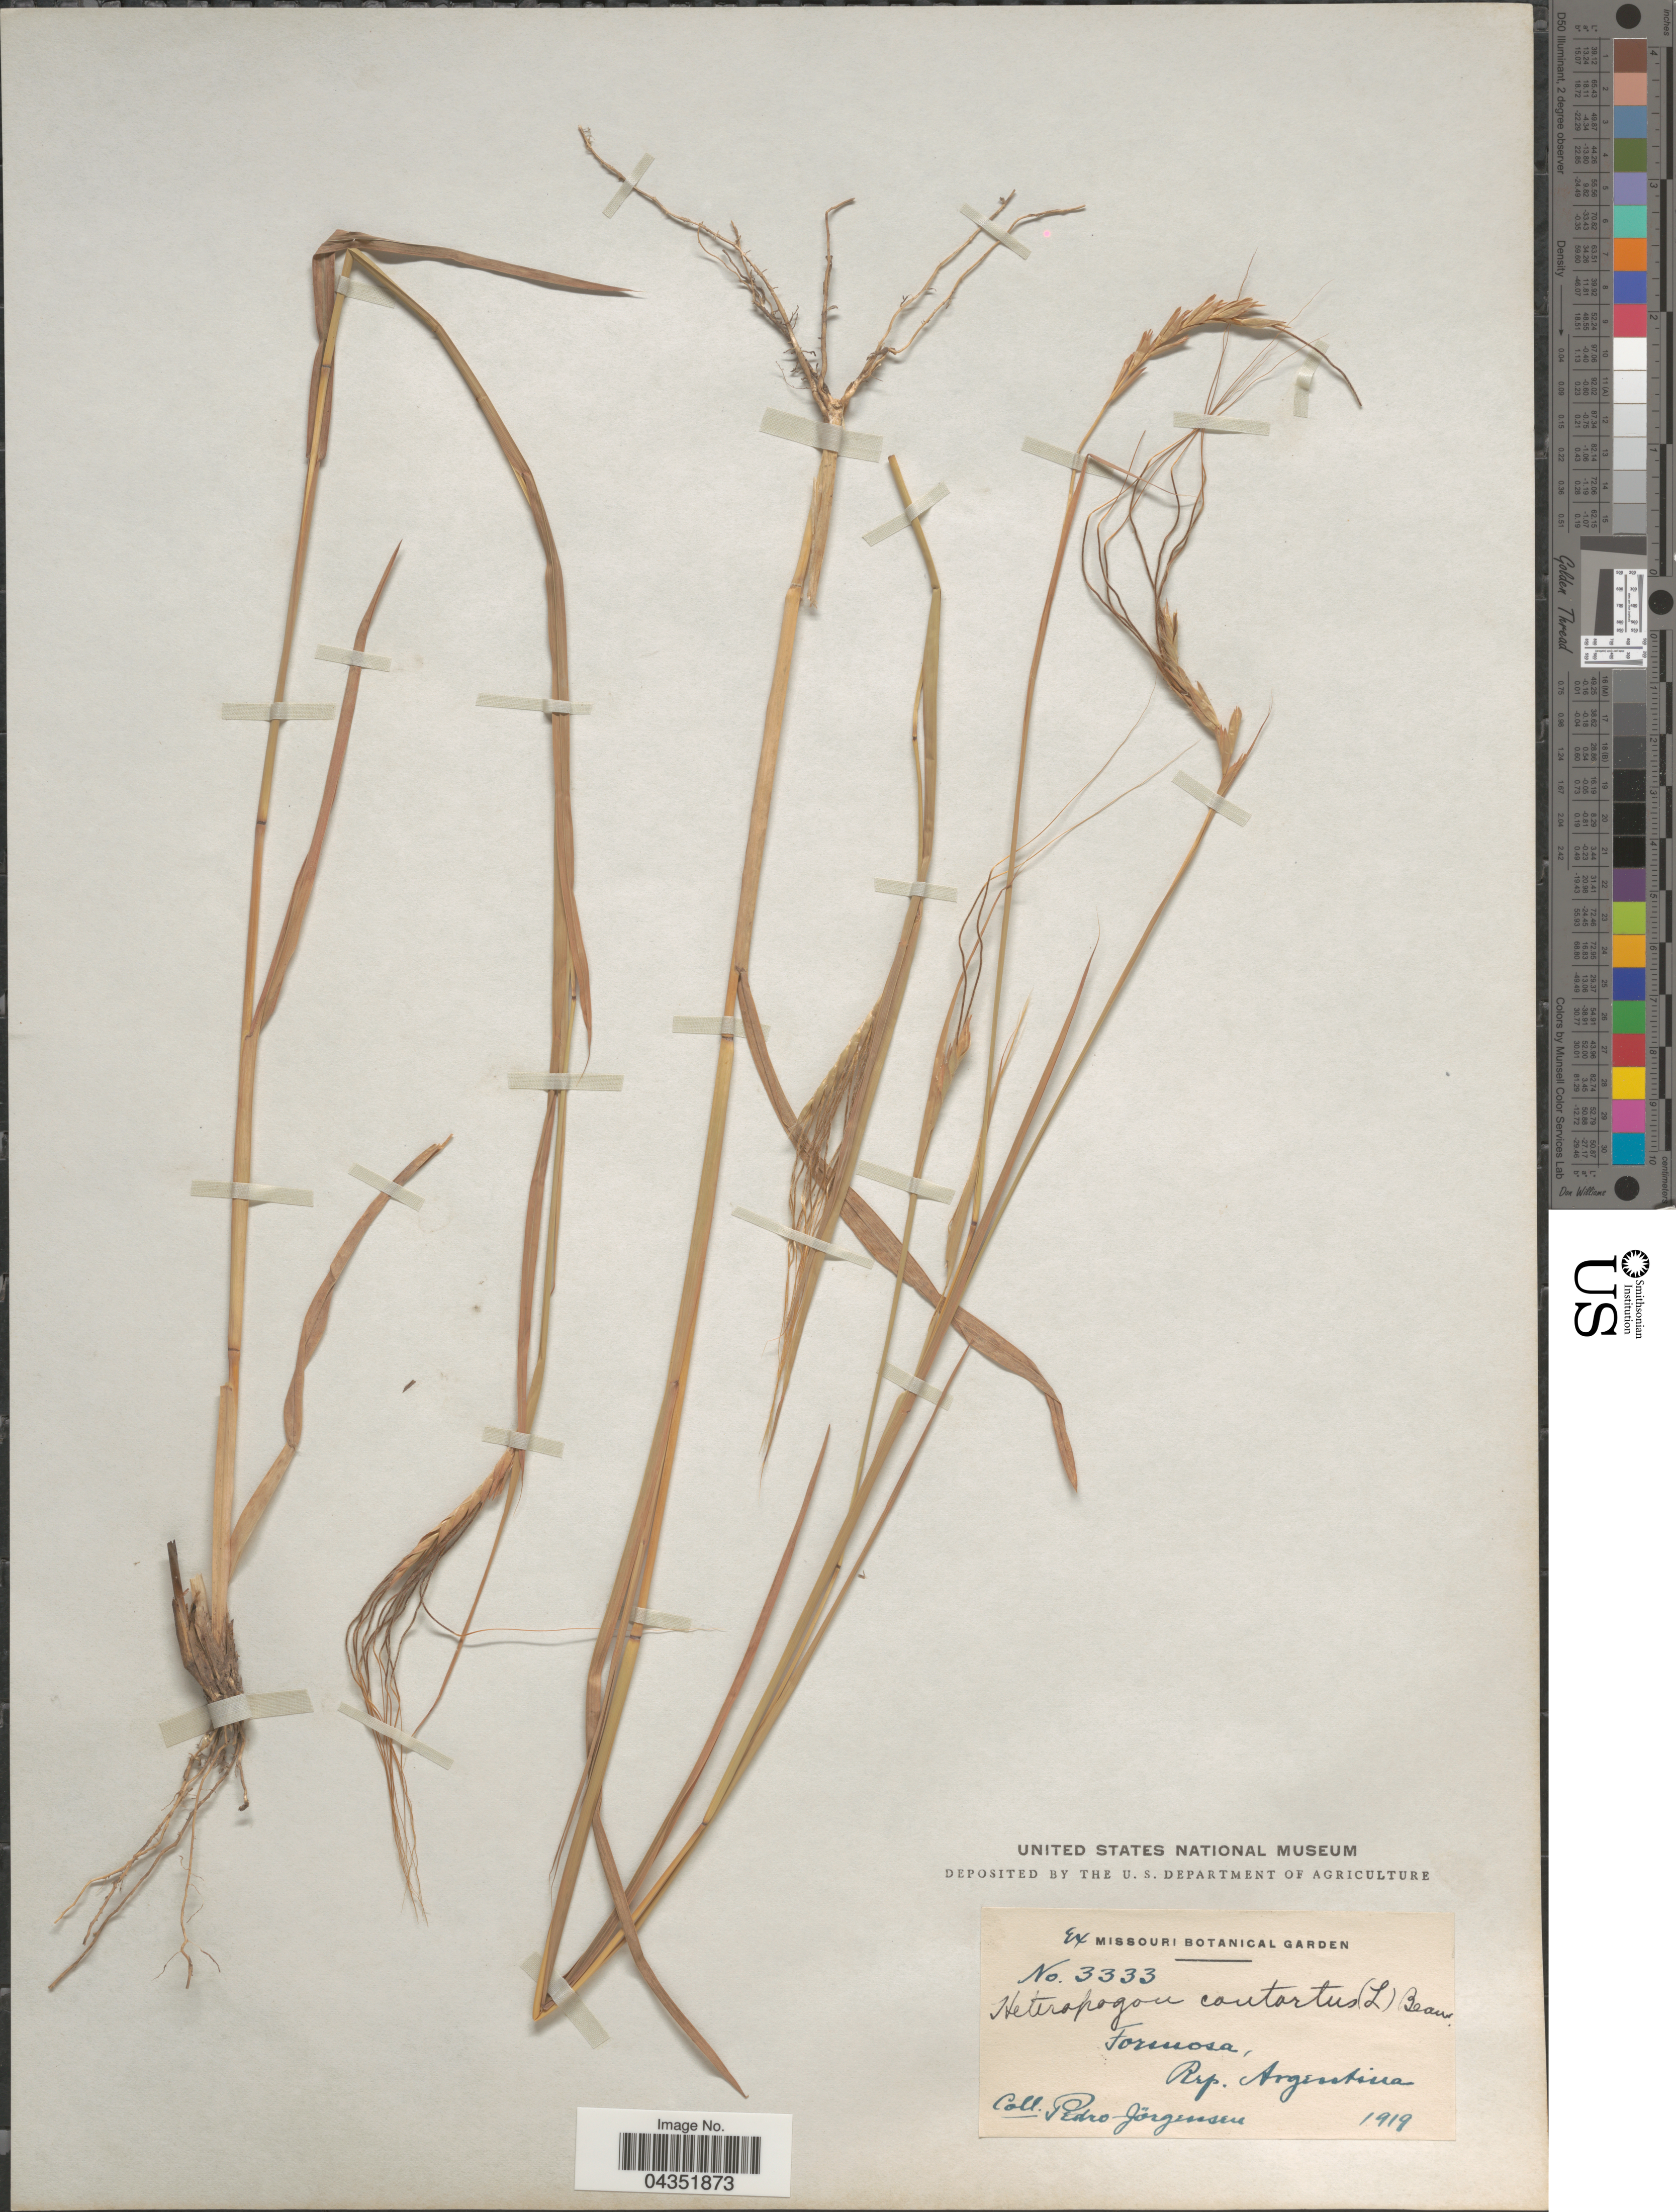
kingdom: Plantae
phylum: Tracheophyta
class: Liliopsida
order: Poales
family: Poaceae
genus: Heteropogon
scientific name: Heteropogon contortus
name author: (L.) P. Beauv. ex Roem. & Schult.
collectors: P. Jörgensen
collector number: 3333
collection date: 1919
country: Argentina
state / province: Formosa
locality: Rep. Argentina.